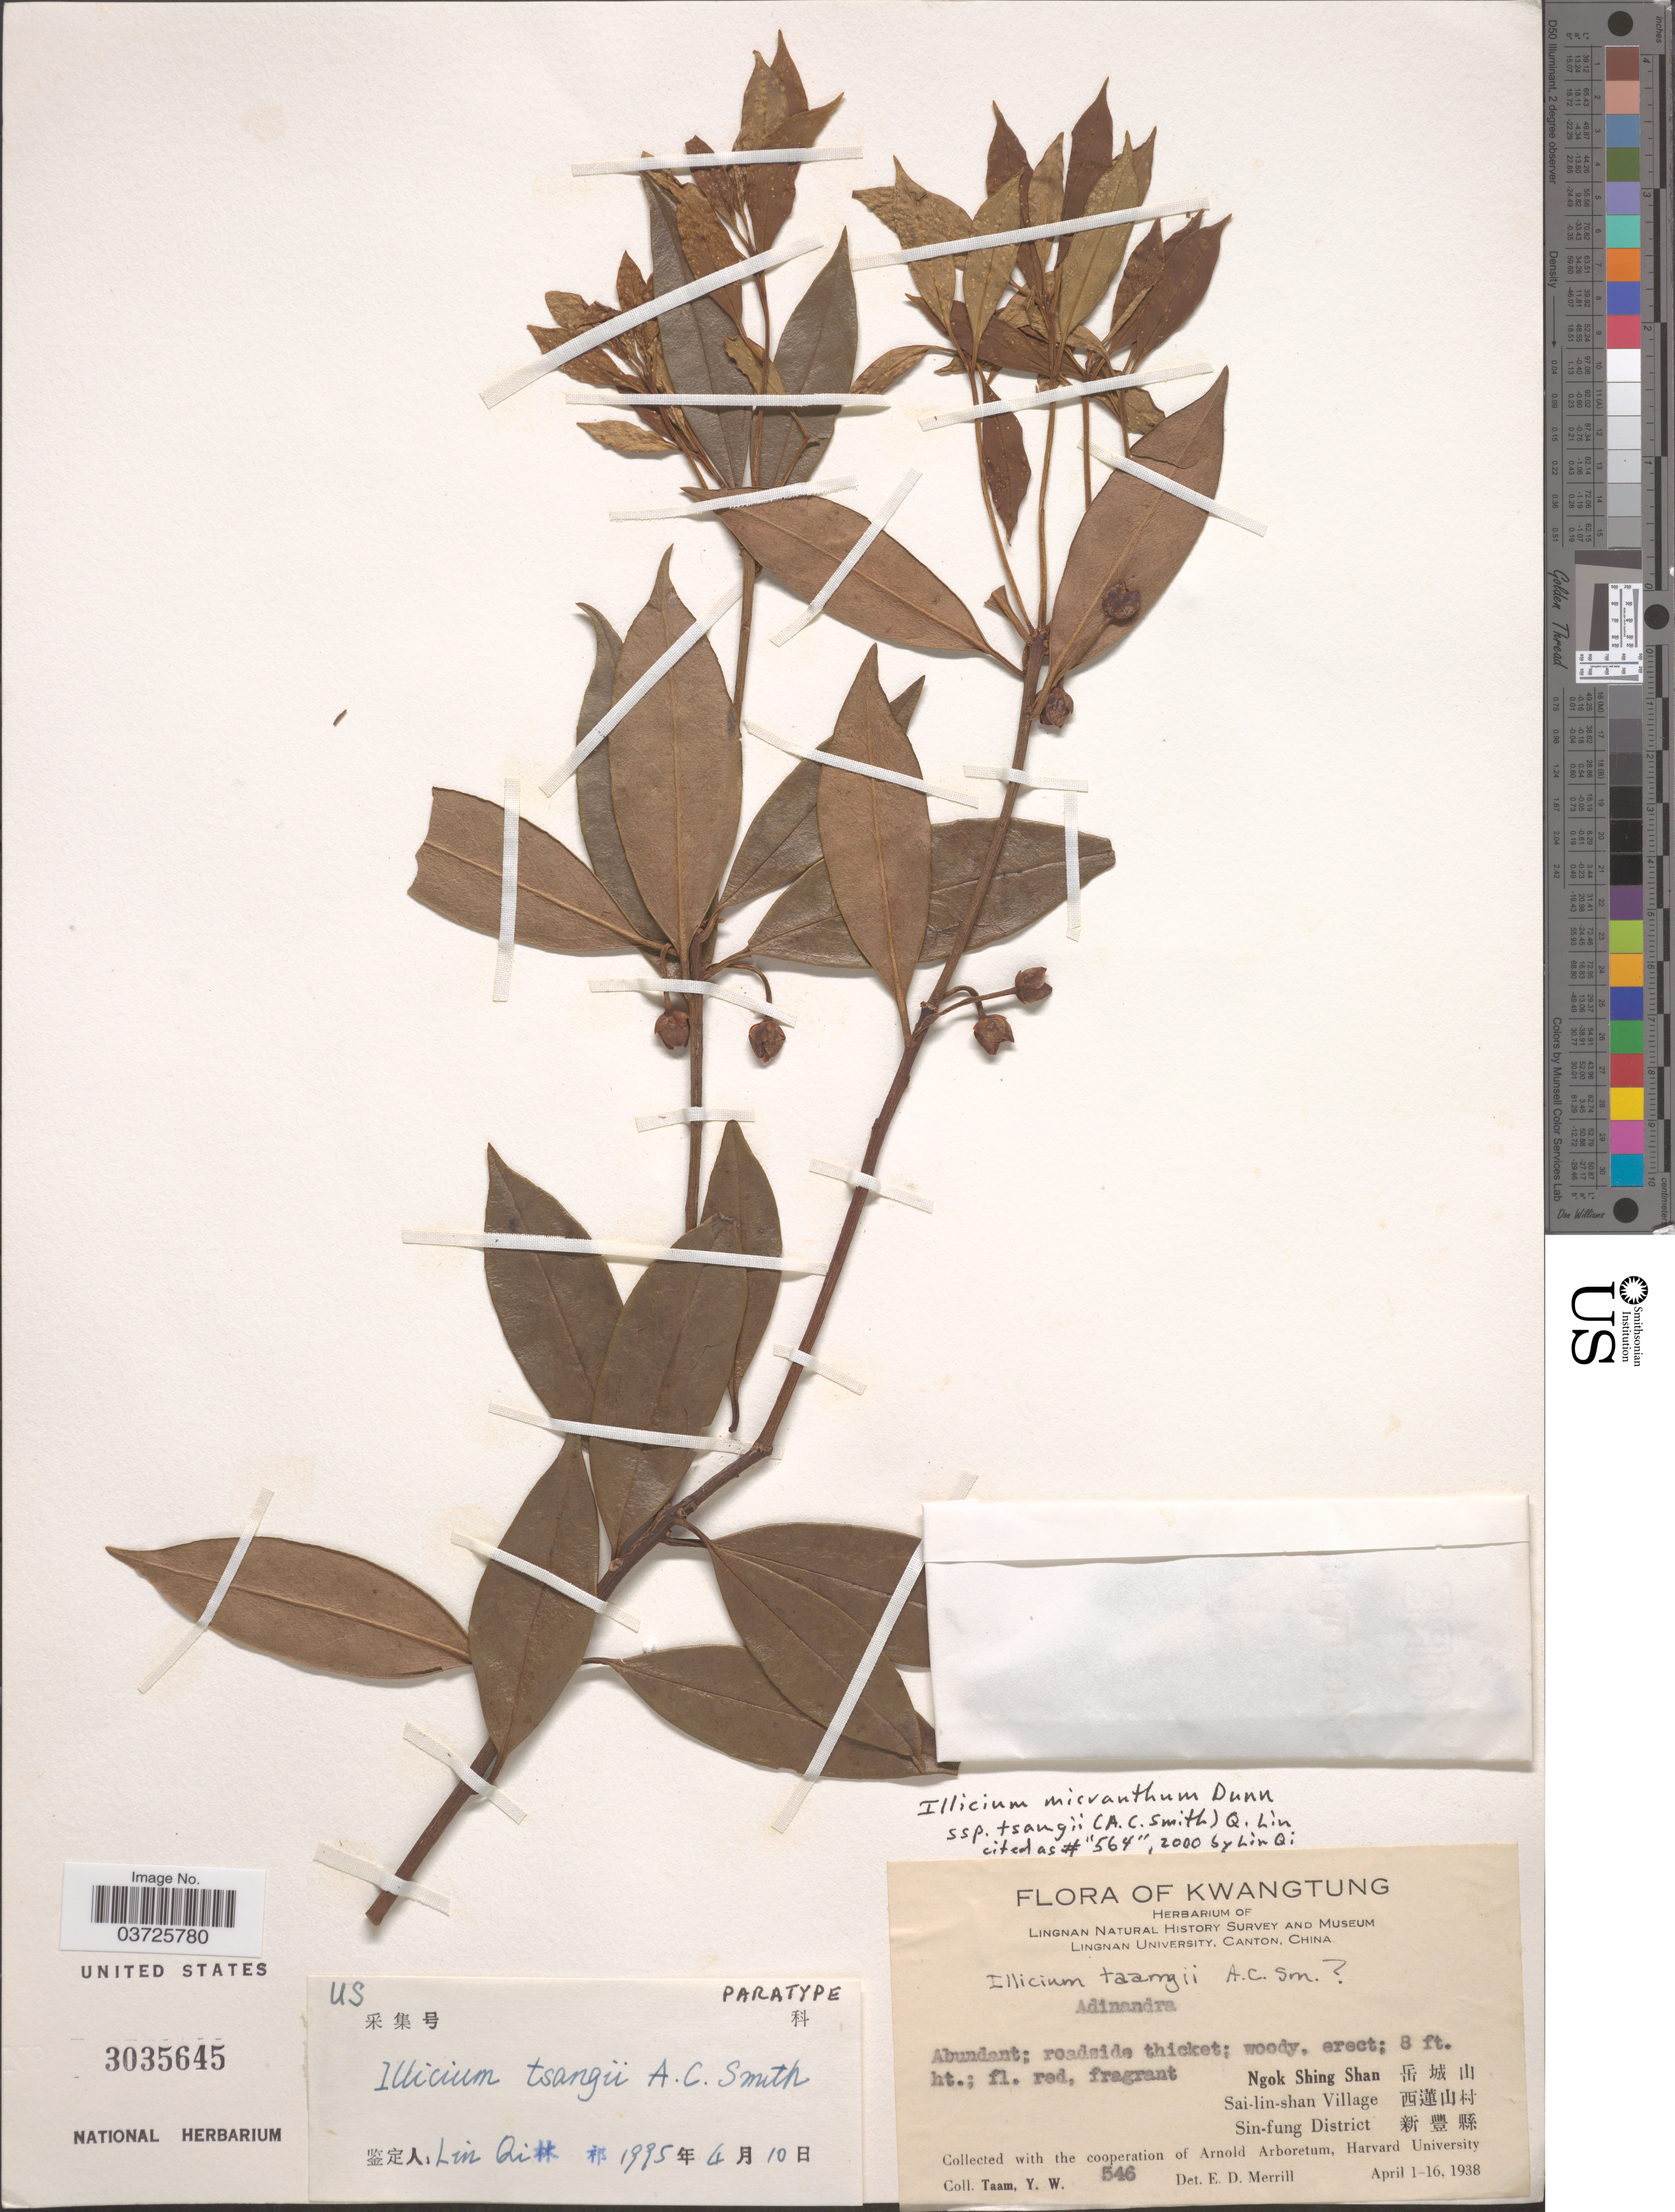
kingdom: Plantae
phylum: Tracheophyta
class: Magnoliopsida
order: Austrobaileyales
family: Schisandraceae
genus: Illicium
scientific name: Illicium micranthum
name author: Dunn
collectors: Y. W. Taam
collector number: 546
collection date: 1938-04-01/1938-04-16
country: China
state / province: Guangdong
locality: Kwangtung. Roadside thicket. Ngok Shing Shan X. Sai-lin-shan Village X. Sin-fung District X.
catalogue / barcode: US 3035645